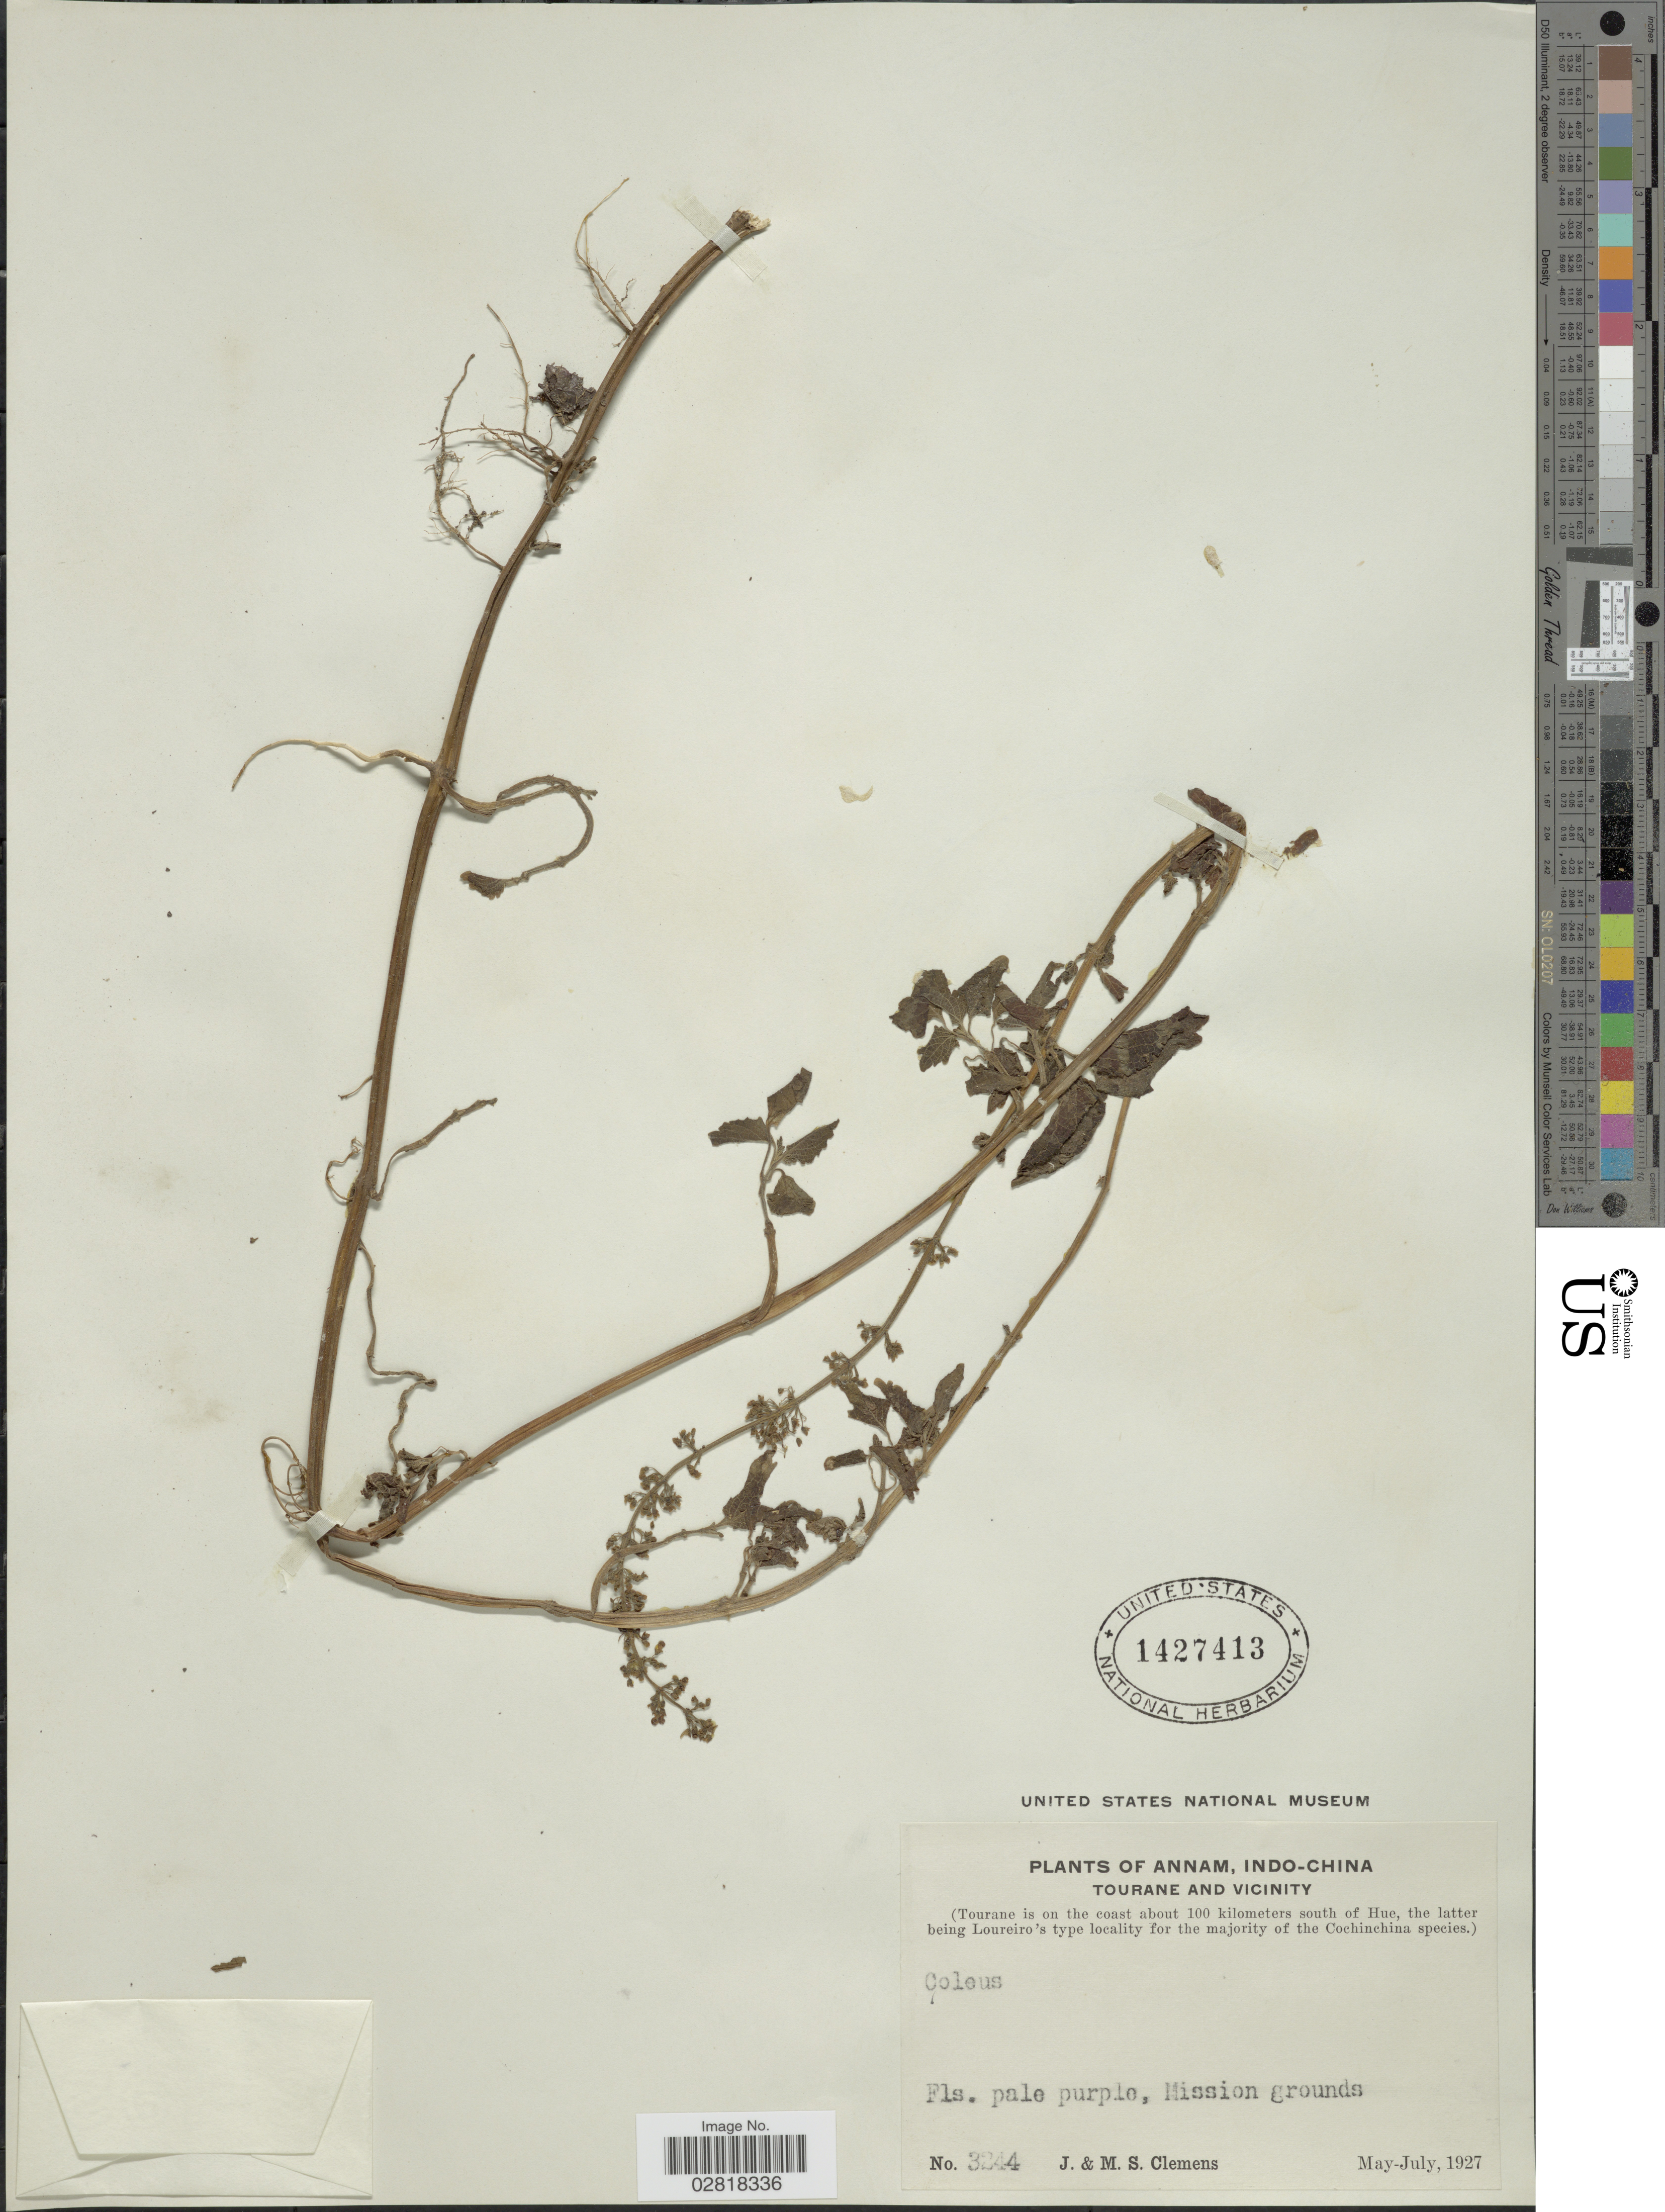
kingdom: Plantae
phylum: Tracheophyta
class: Magnoliopsida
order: Lamiales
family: Lamiaceae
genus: Plectranthus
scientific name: Plectranthus sp.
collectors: J. Clemens & M. S. Clemens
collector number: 3244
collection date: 1927-05/1927-07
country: Vietnam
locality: Annam, Indo-China, Tourane and Vicinity, Tourane is on the coast about 100 kilometers south of Hue, Mission grounds.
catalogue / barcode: US 1427413